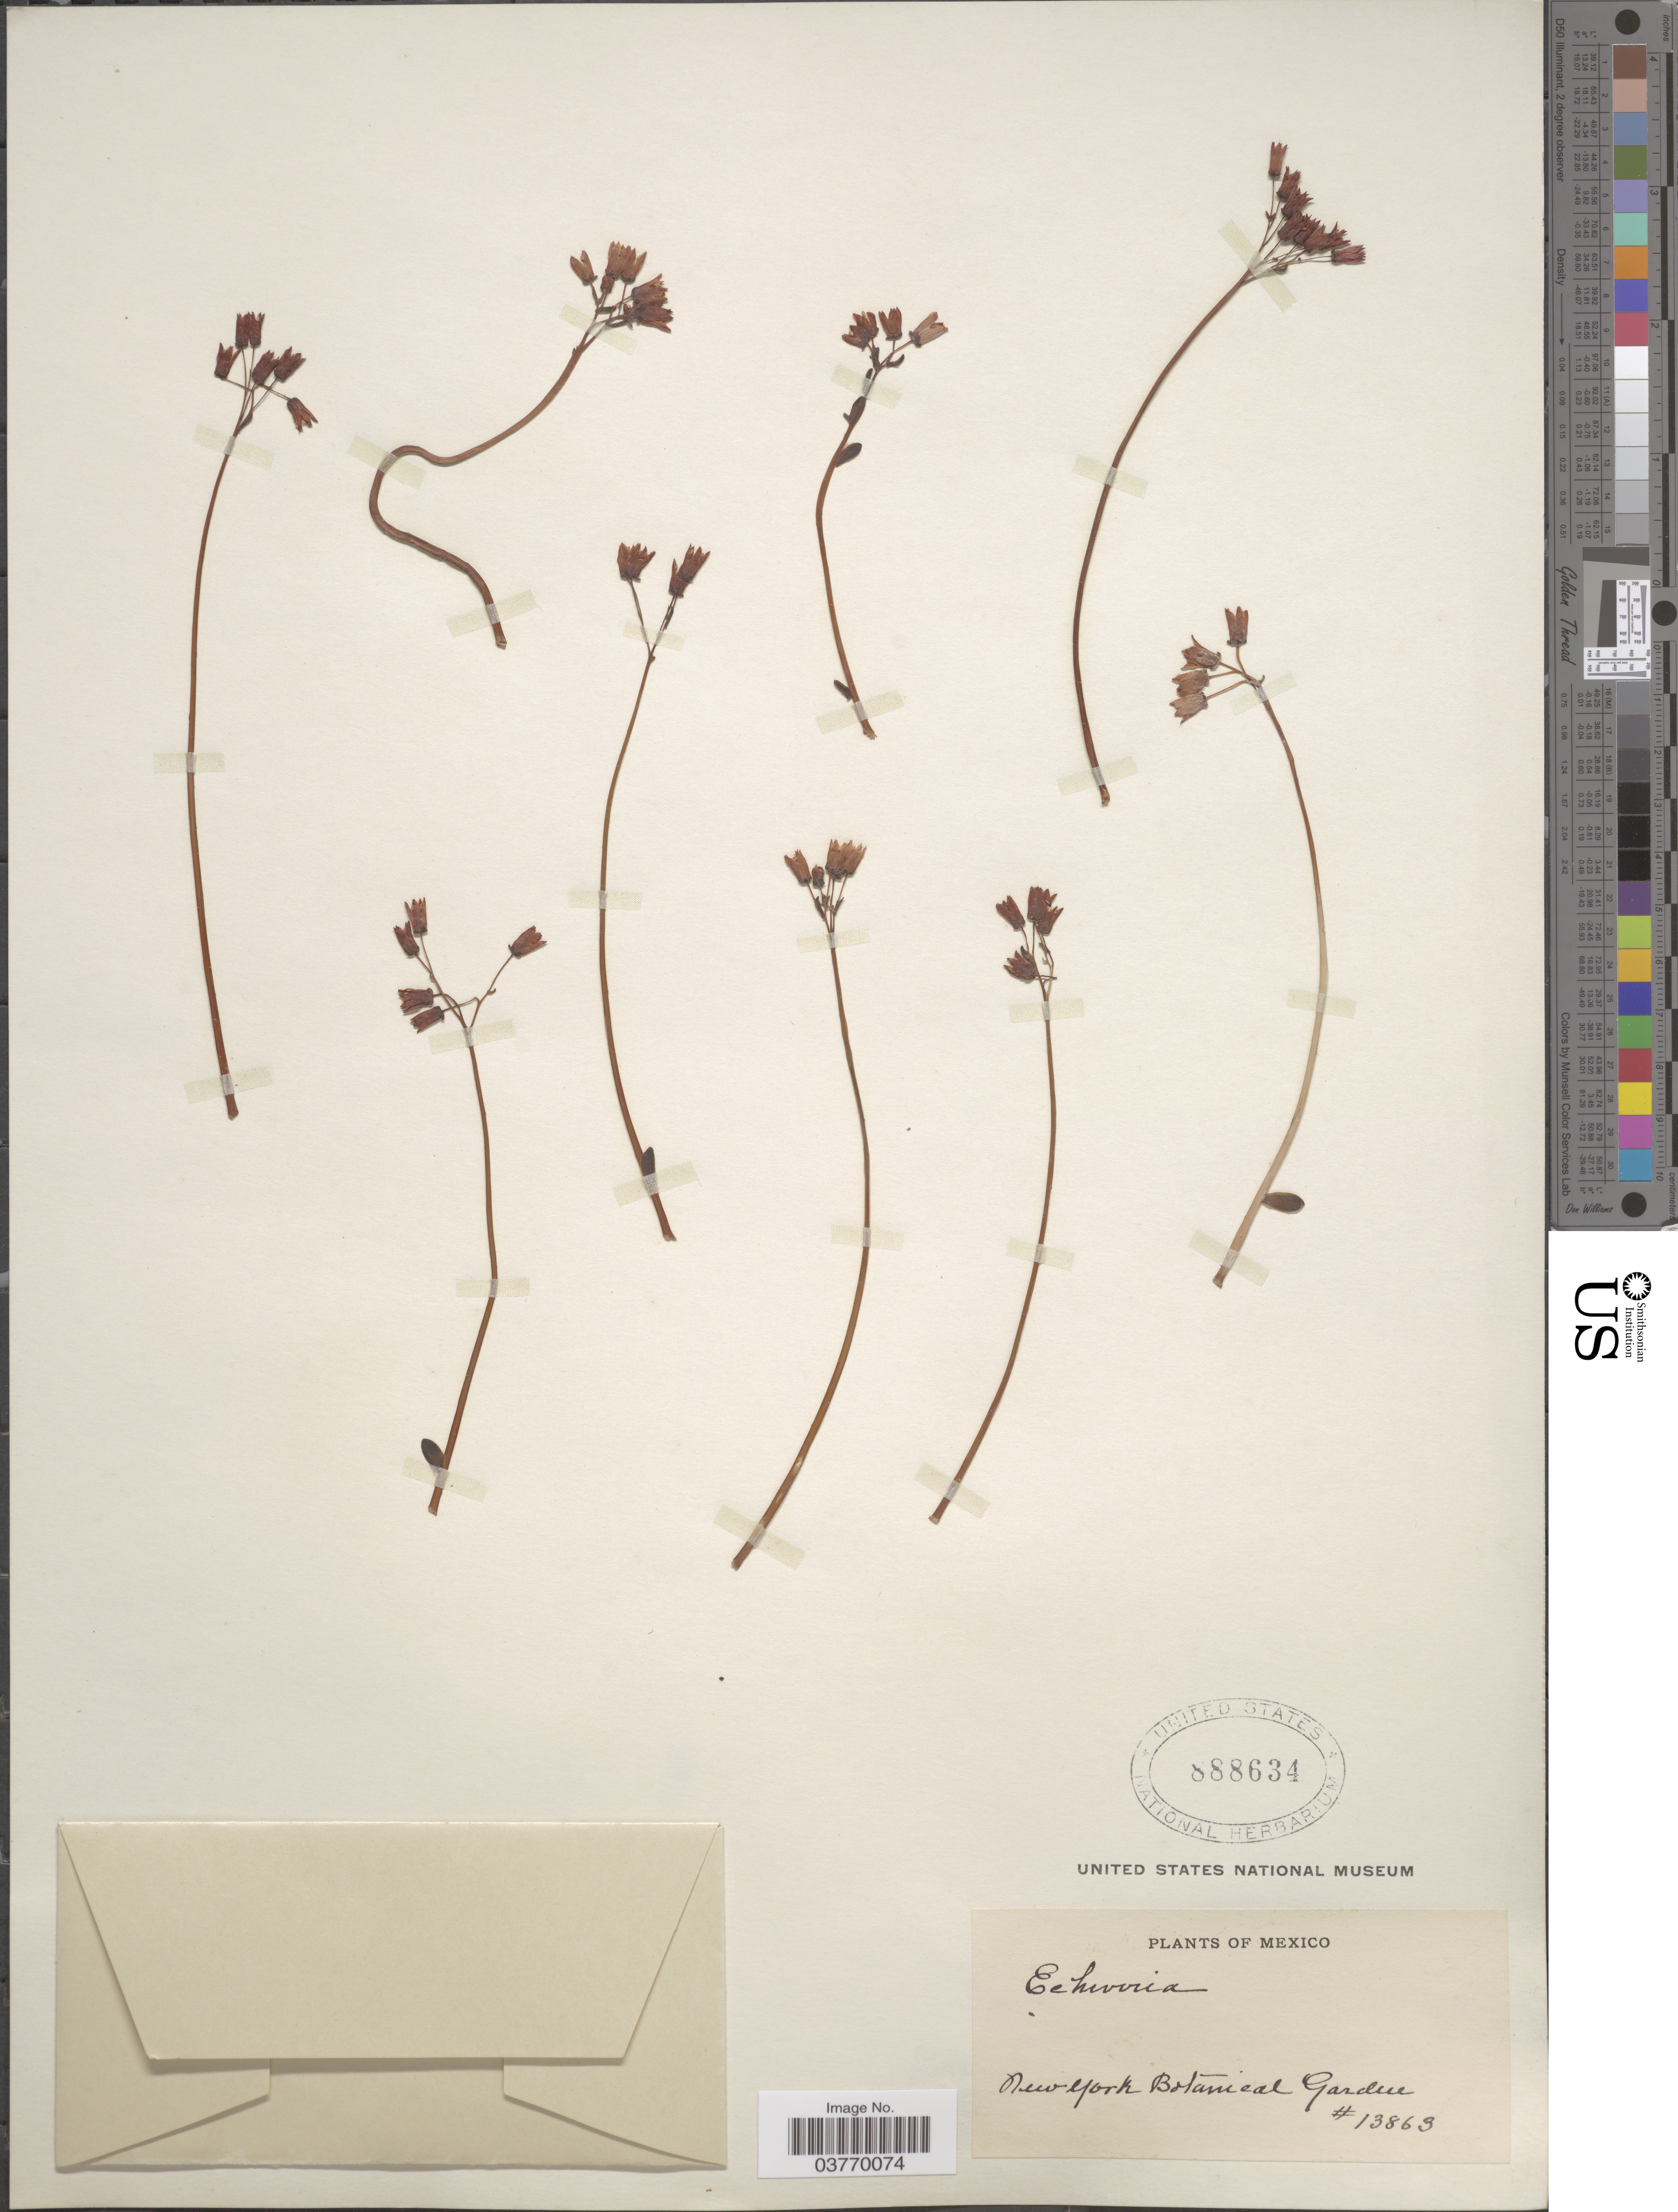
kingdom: Plantae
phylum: Tracheophyta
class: Magnoliopsida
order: Saxifragales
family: Crassulaceae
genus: Echeveria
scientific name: Echeveria amoena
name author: Y. De Smet ex É. Morren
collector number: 13863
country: United States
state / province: New York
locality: New York Botanical Garden.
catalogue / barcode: US 888634